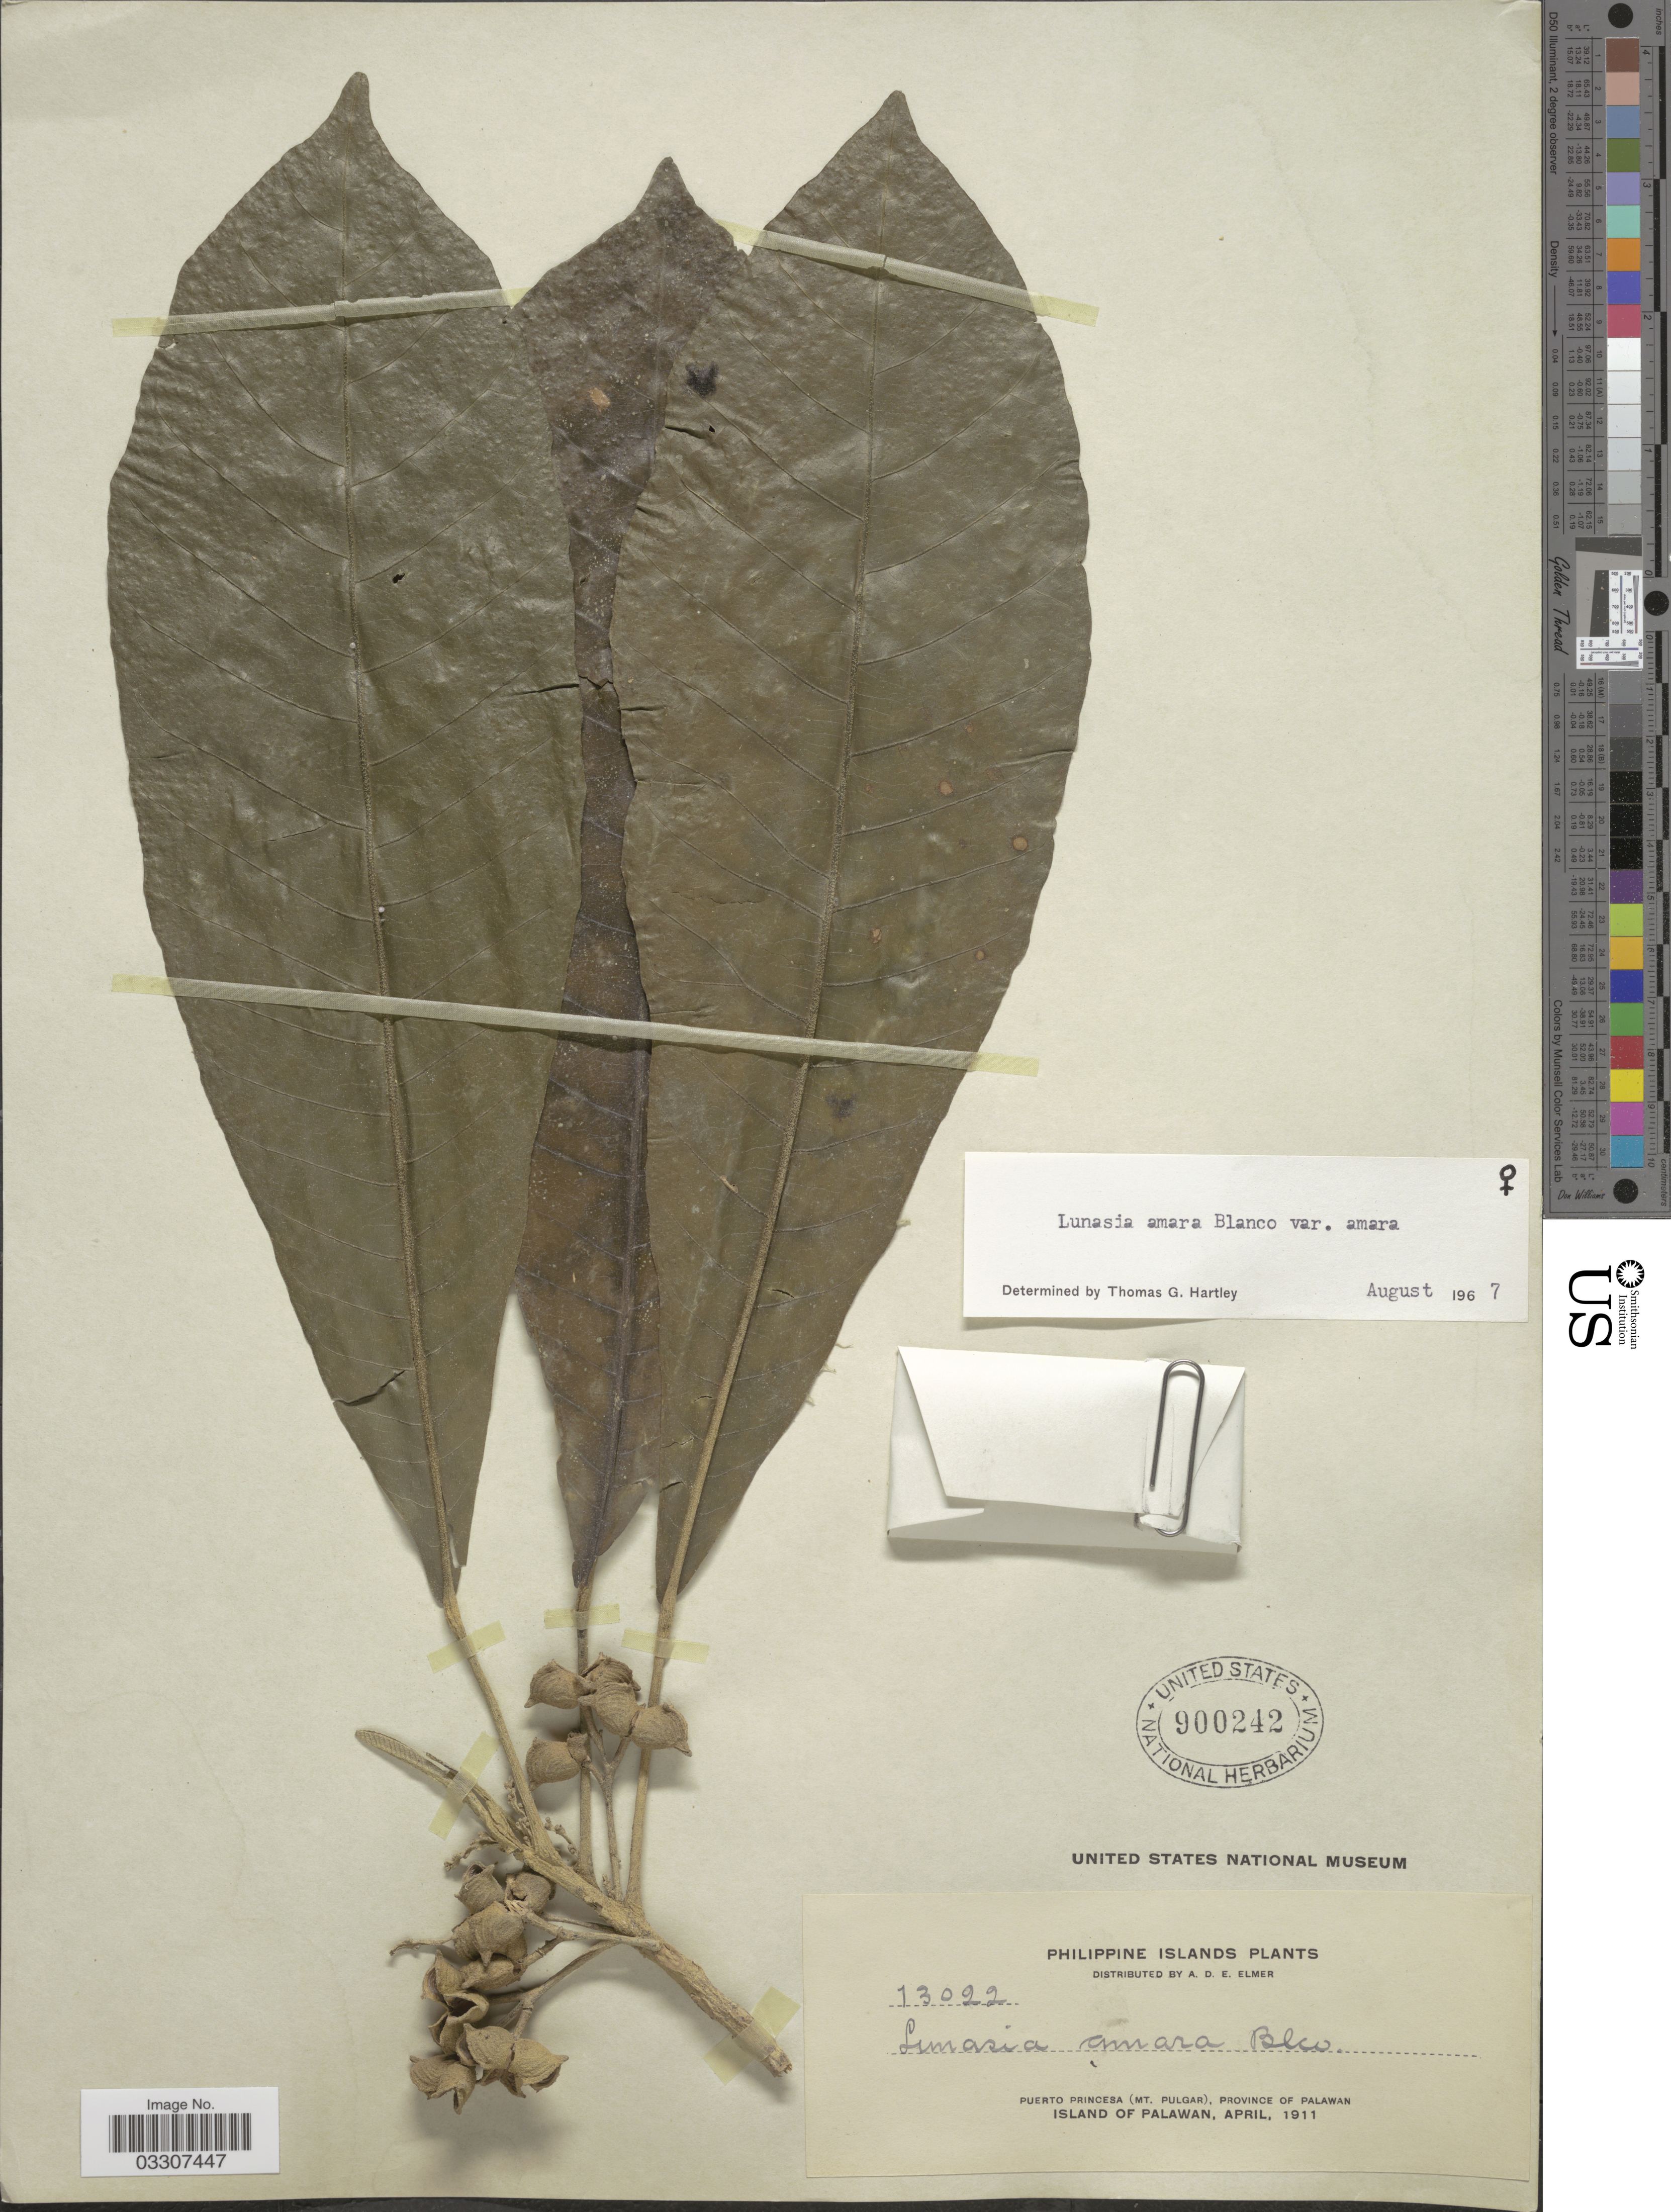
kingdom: Plantae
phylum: Tracheophyta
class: Magnoliopsida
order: Sapindales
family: Rutaceae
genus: Lunasia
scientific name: Lunasia amara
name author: Blanco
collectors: A. D. E. Elmer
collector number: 13022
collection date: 1911-04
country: Philippines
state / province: Mimaropa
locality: Philippine Islands. Puerto Princesa (Mt. Pulgar), Province of Palawan. Island of Palawan.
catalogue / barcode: US 900242